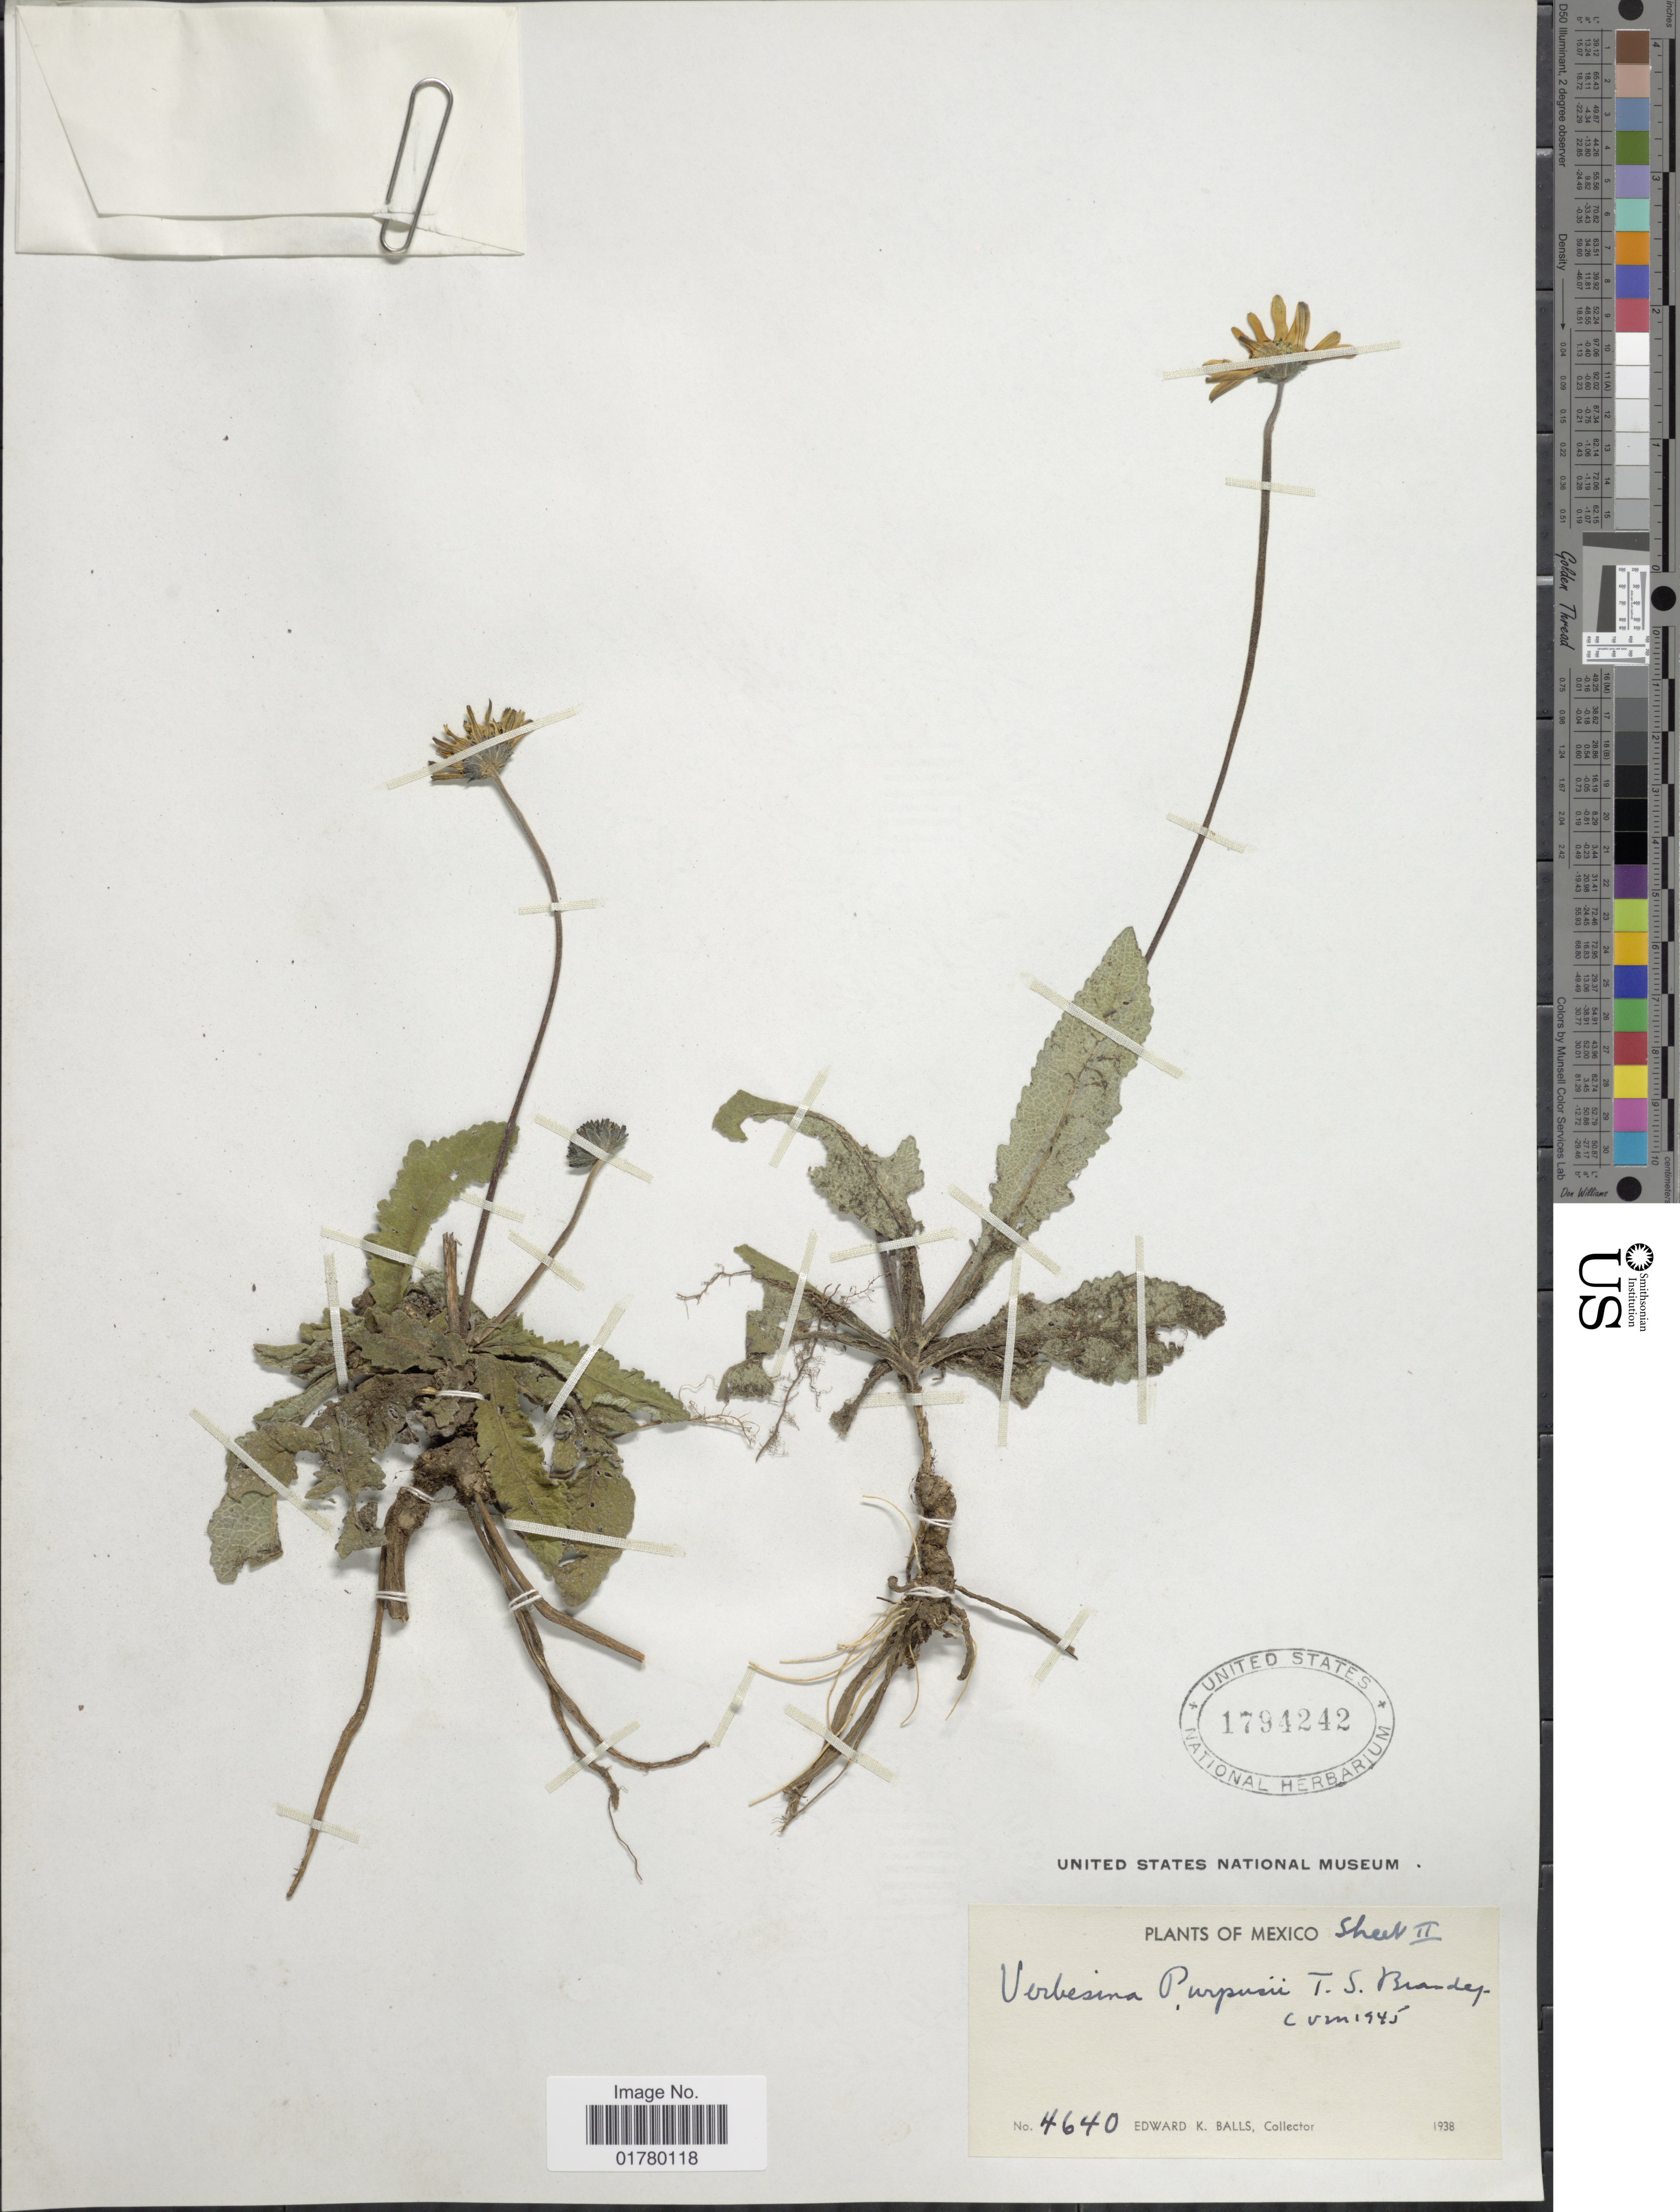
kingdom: Plantae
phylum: Tracheophyta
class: Magnoliopsida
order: Asterales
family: Asteraceae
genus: Verbesina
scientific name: Verbesina purpusii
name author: Brandegee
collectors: E. K. Balls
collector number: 4640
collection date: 1938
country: Mexico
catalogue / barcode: US 1794242